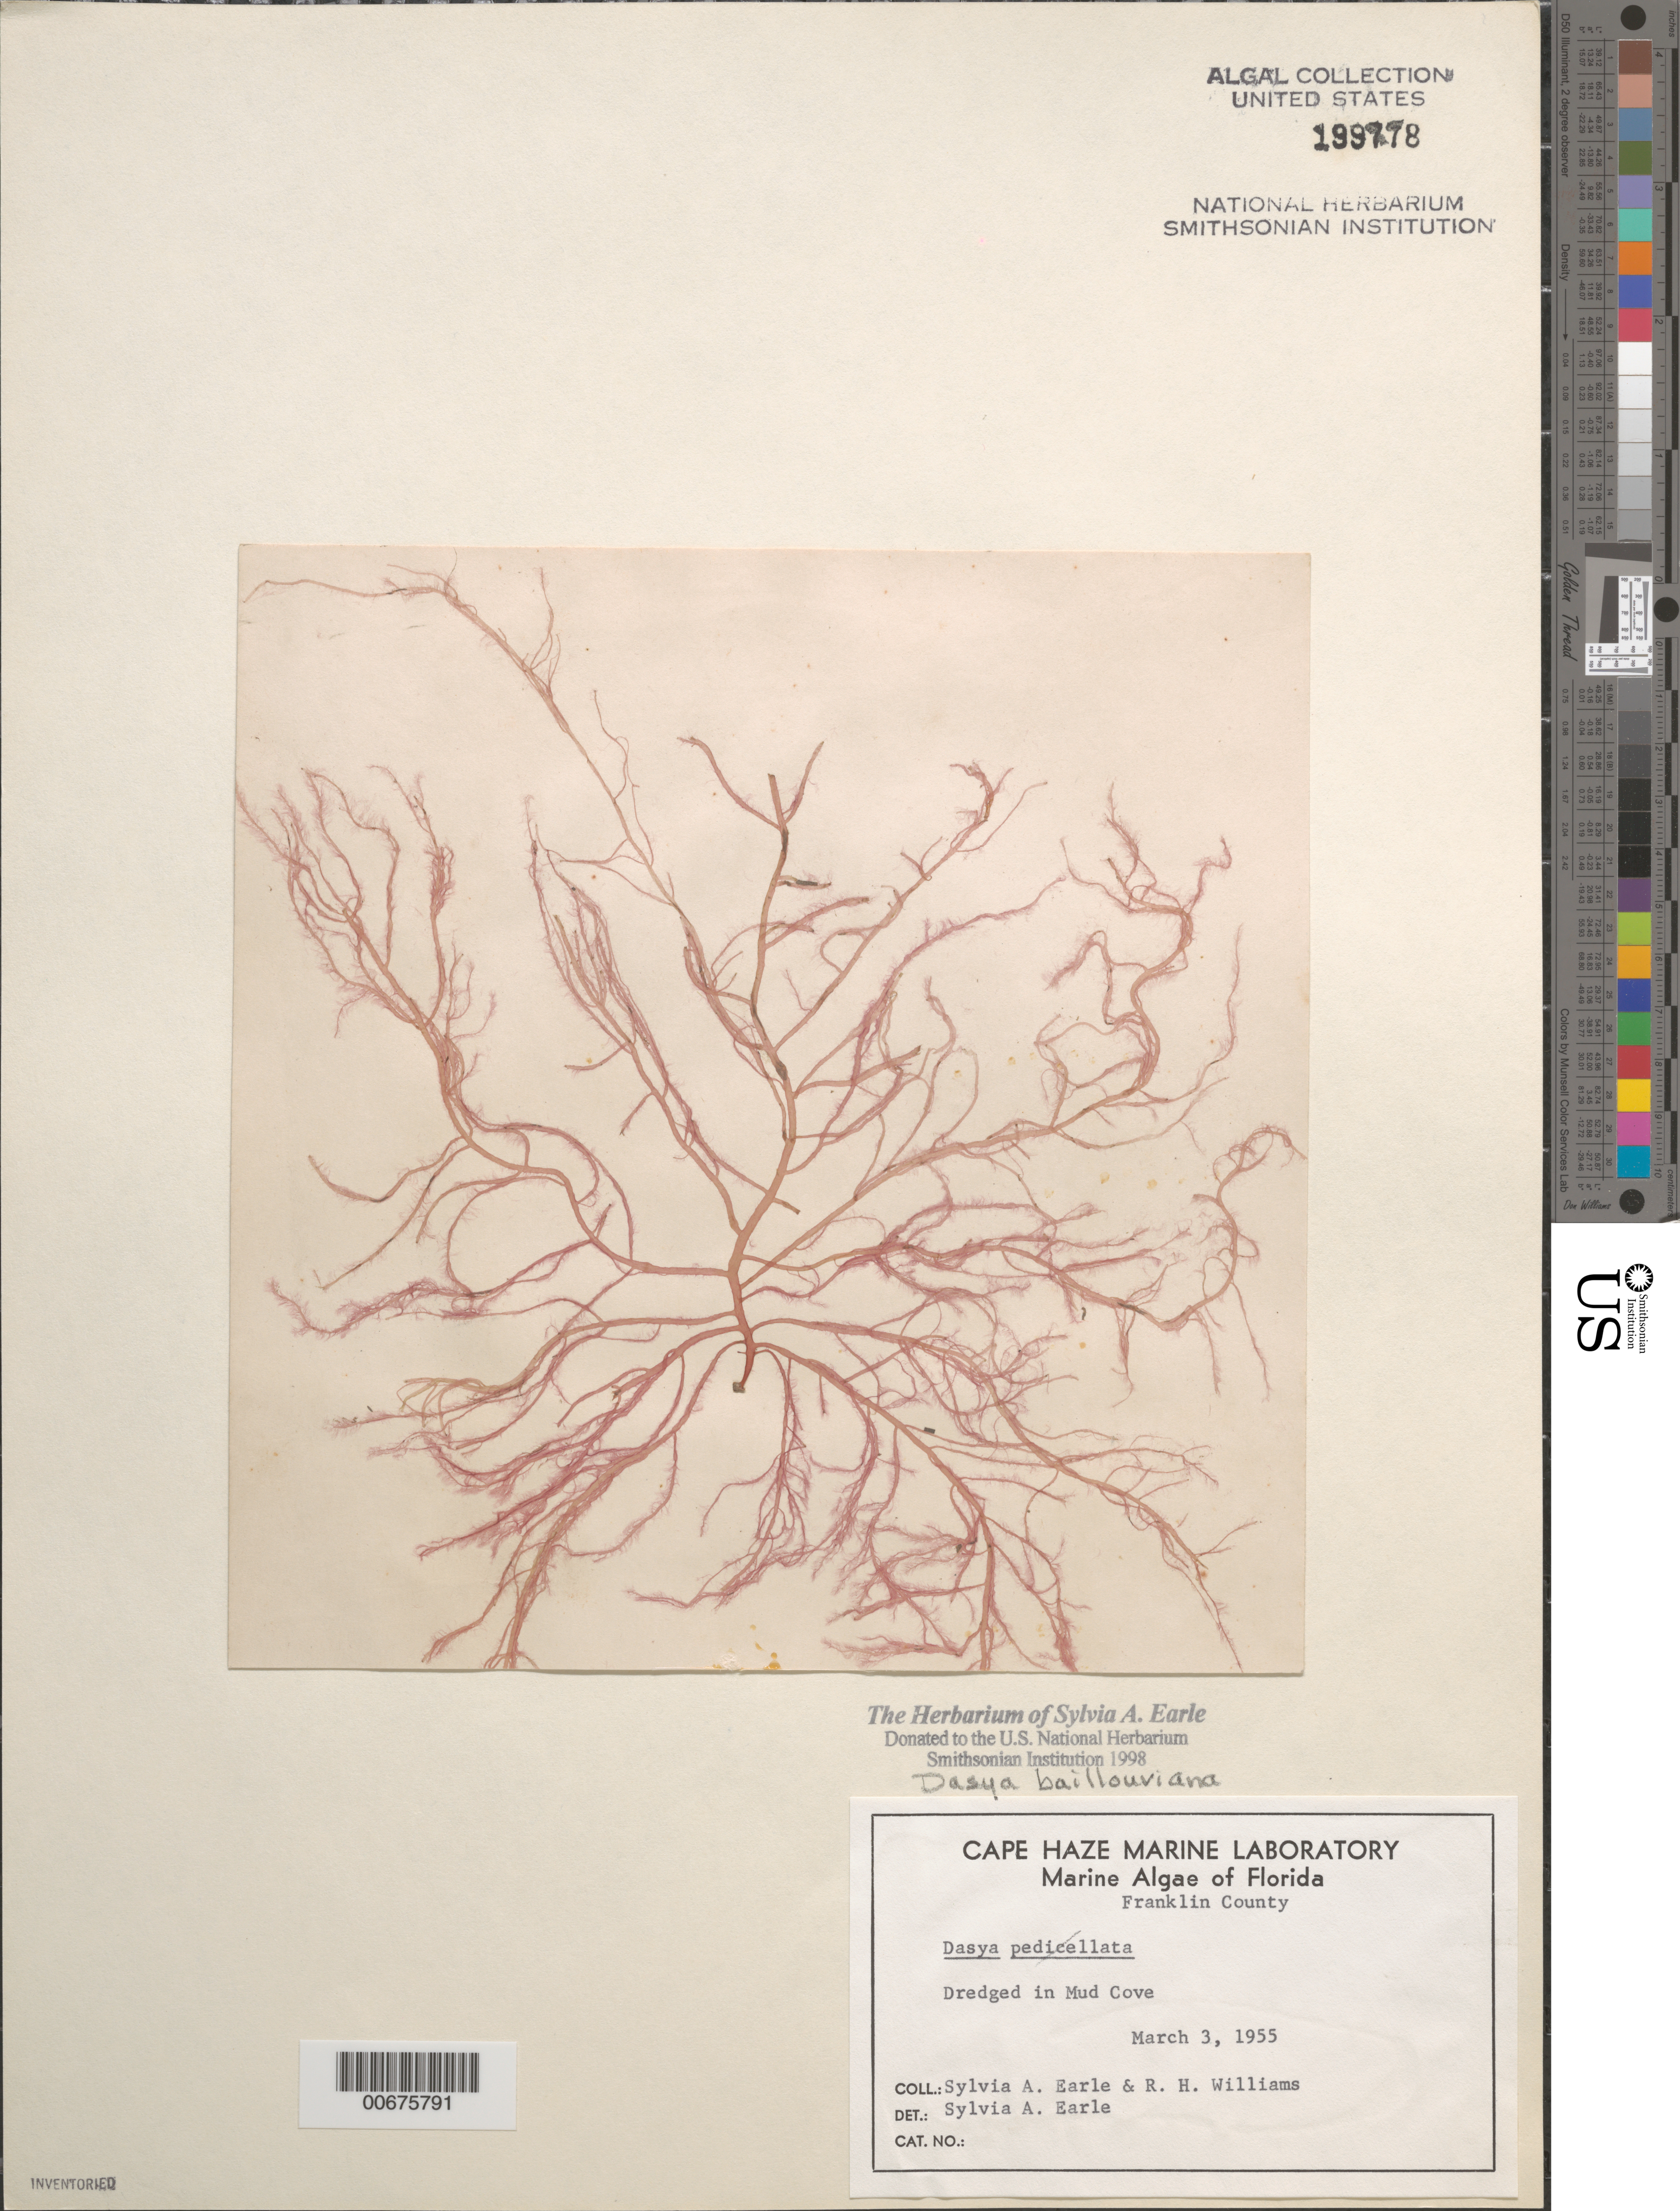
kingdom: Plantae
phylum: Rhodophyta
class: Florideophyceae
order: Ceramiales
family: Dasyaceae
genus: Dasya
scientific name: Dasya pedicellata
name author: (C. Agardh) C. Agardh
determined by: Algae name updating Project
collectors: S. A. Earle & R. H. Williams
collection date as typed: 03 Mar 1955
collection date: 1955-03-03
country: United States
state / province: Florida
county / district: Franklin County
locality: Mud Cove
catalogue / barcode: US 199778